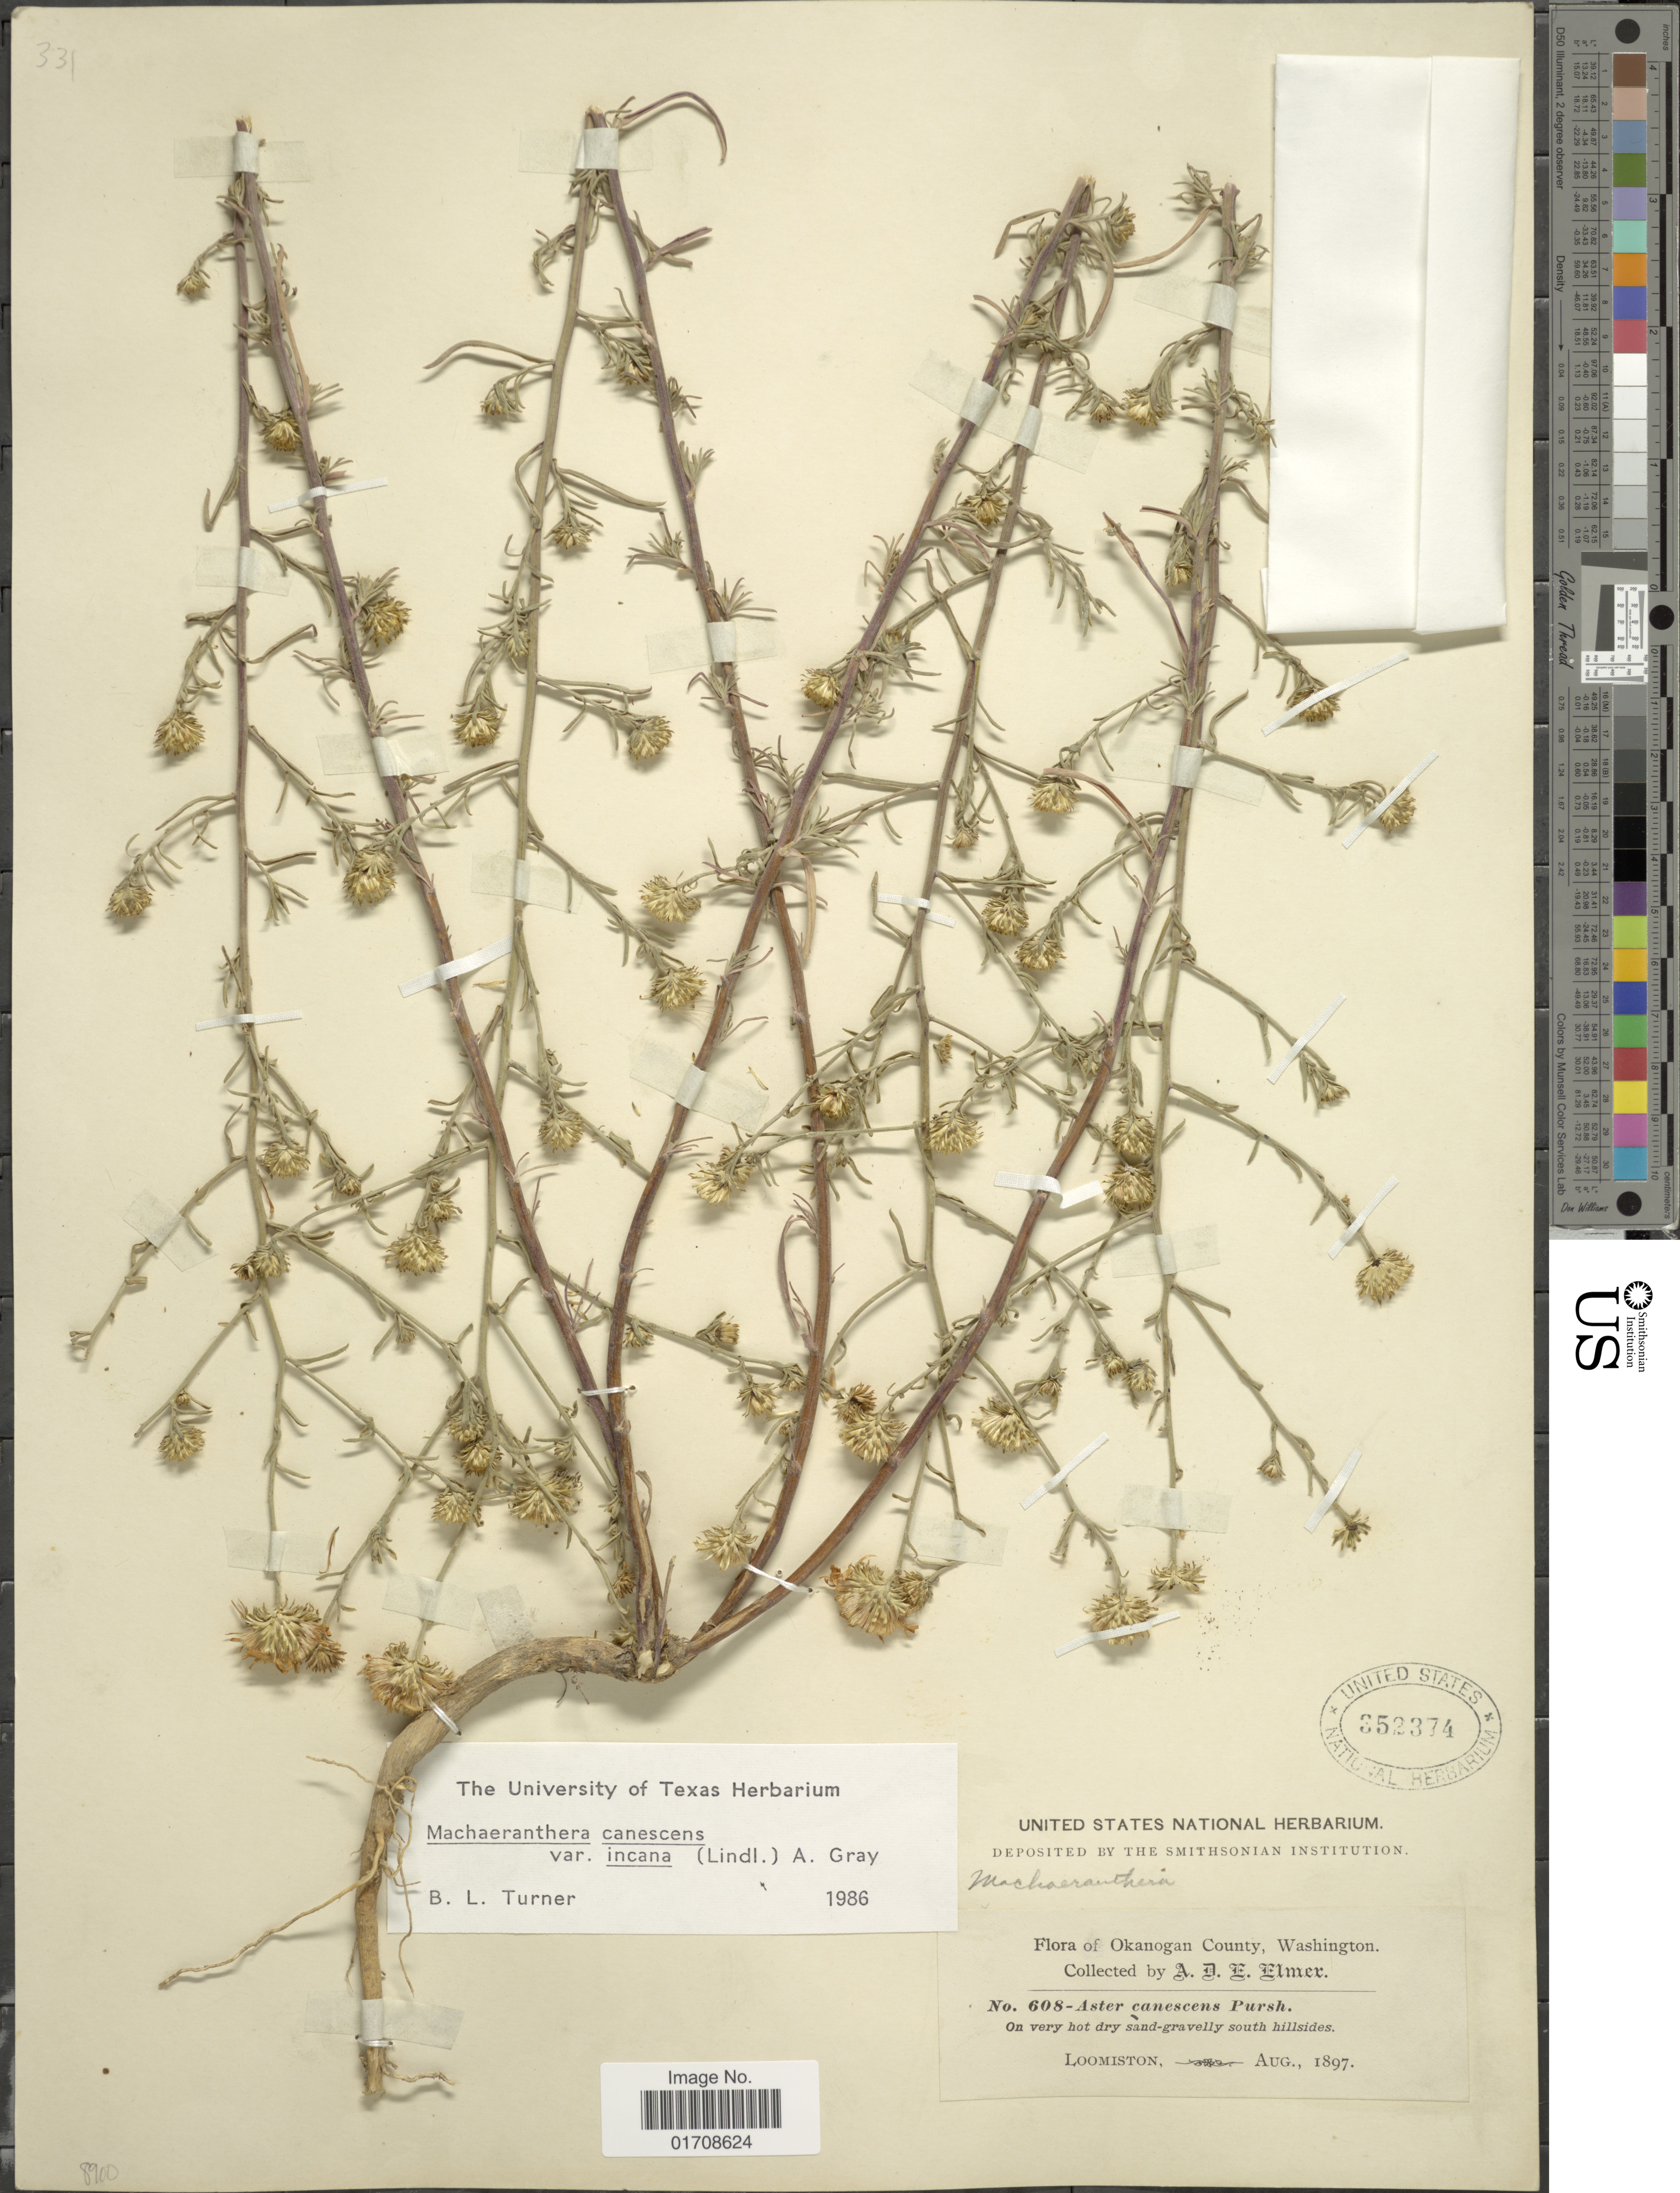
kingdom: Plantae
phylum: Tracheophyta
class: Magnoliopsida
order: Asterales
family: Asteraceae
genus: Machaeranthera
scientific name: Machaeranthera canescens var. incana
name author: (Lindl.) A. Gray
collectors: A. D. E. Elmer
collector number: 608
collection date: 1897-08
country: United States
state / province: Washington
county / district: Okanogan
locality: Okanogan County, Loomiston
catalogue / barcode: US 352374